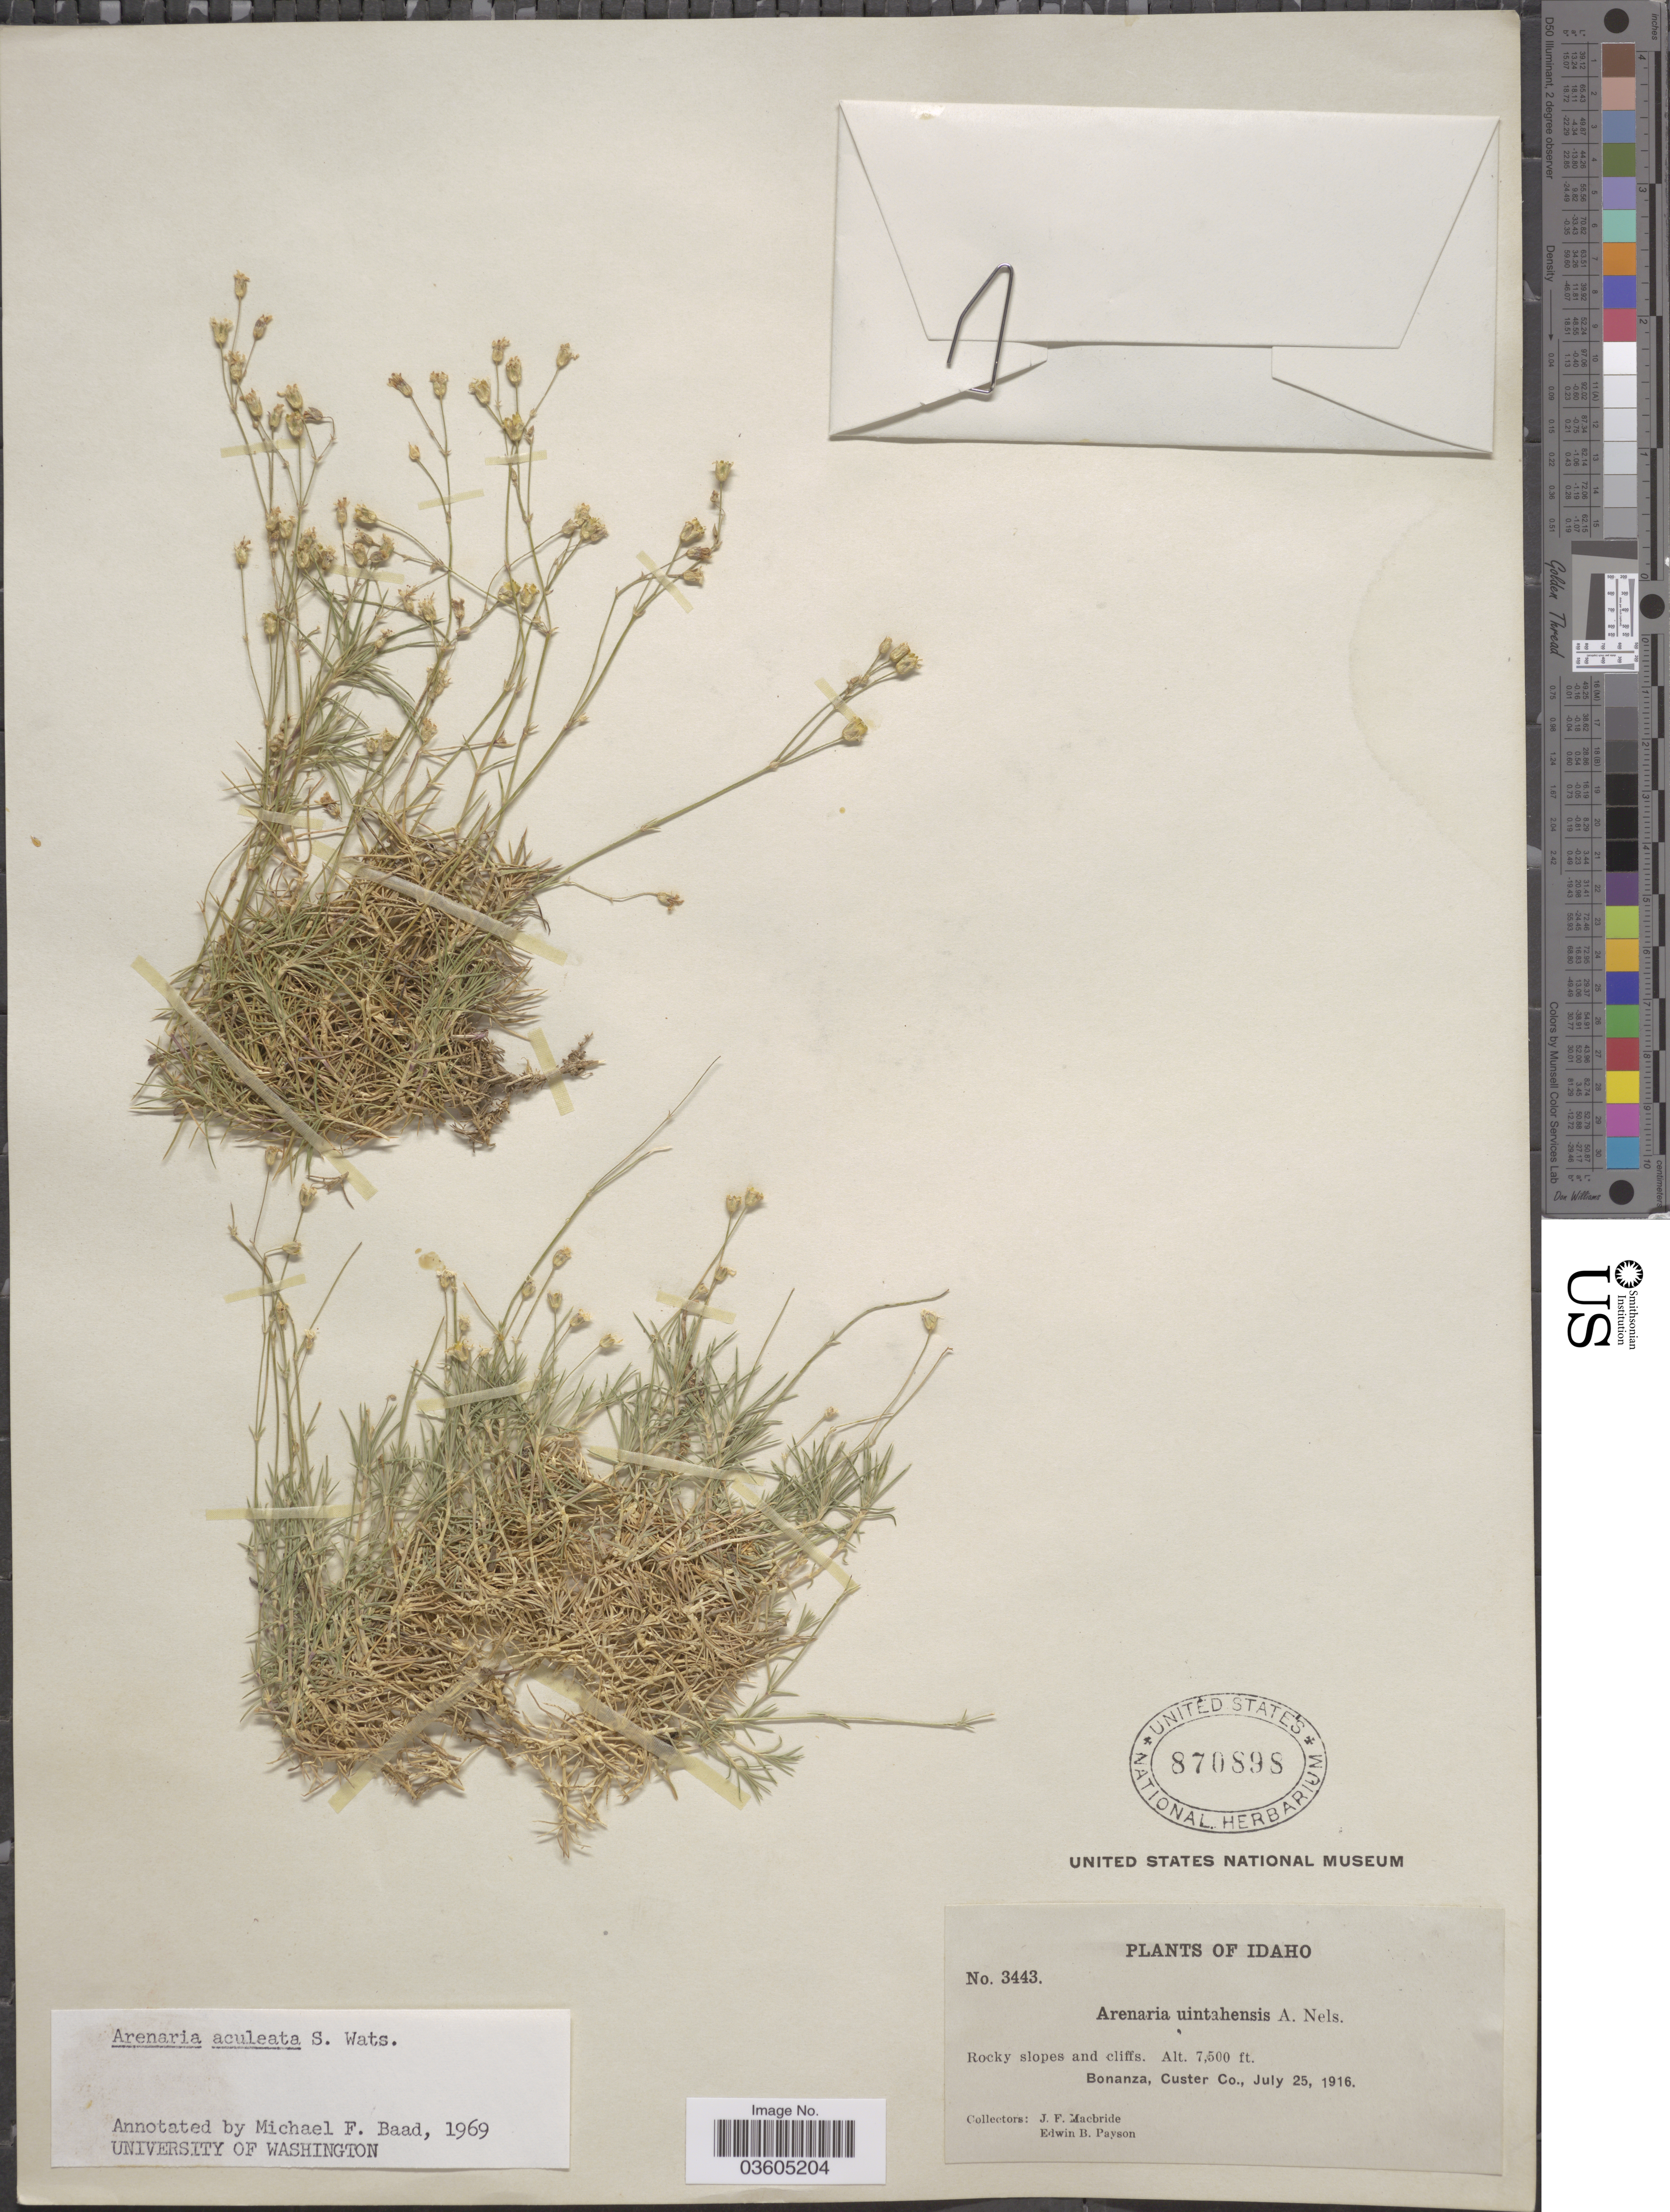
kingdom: Plantae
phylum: Tracheophyta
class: Magnoliopsida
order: Caryophyllales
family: Caryophyllaceae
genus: Eremogone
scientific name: Eremogone aculeata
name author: (S. Watson) Ikonn.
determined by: U.S. National Herbarium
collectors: J. F. Macbride & E. B. Payson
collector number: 3443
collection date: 1916-07-25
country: United States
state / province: Idaho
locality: Bonanza, Custer Co.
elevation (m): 2286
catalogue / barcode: US 870898